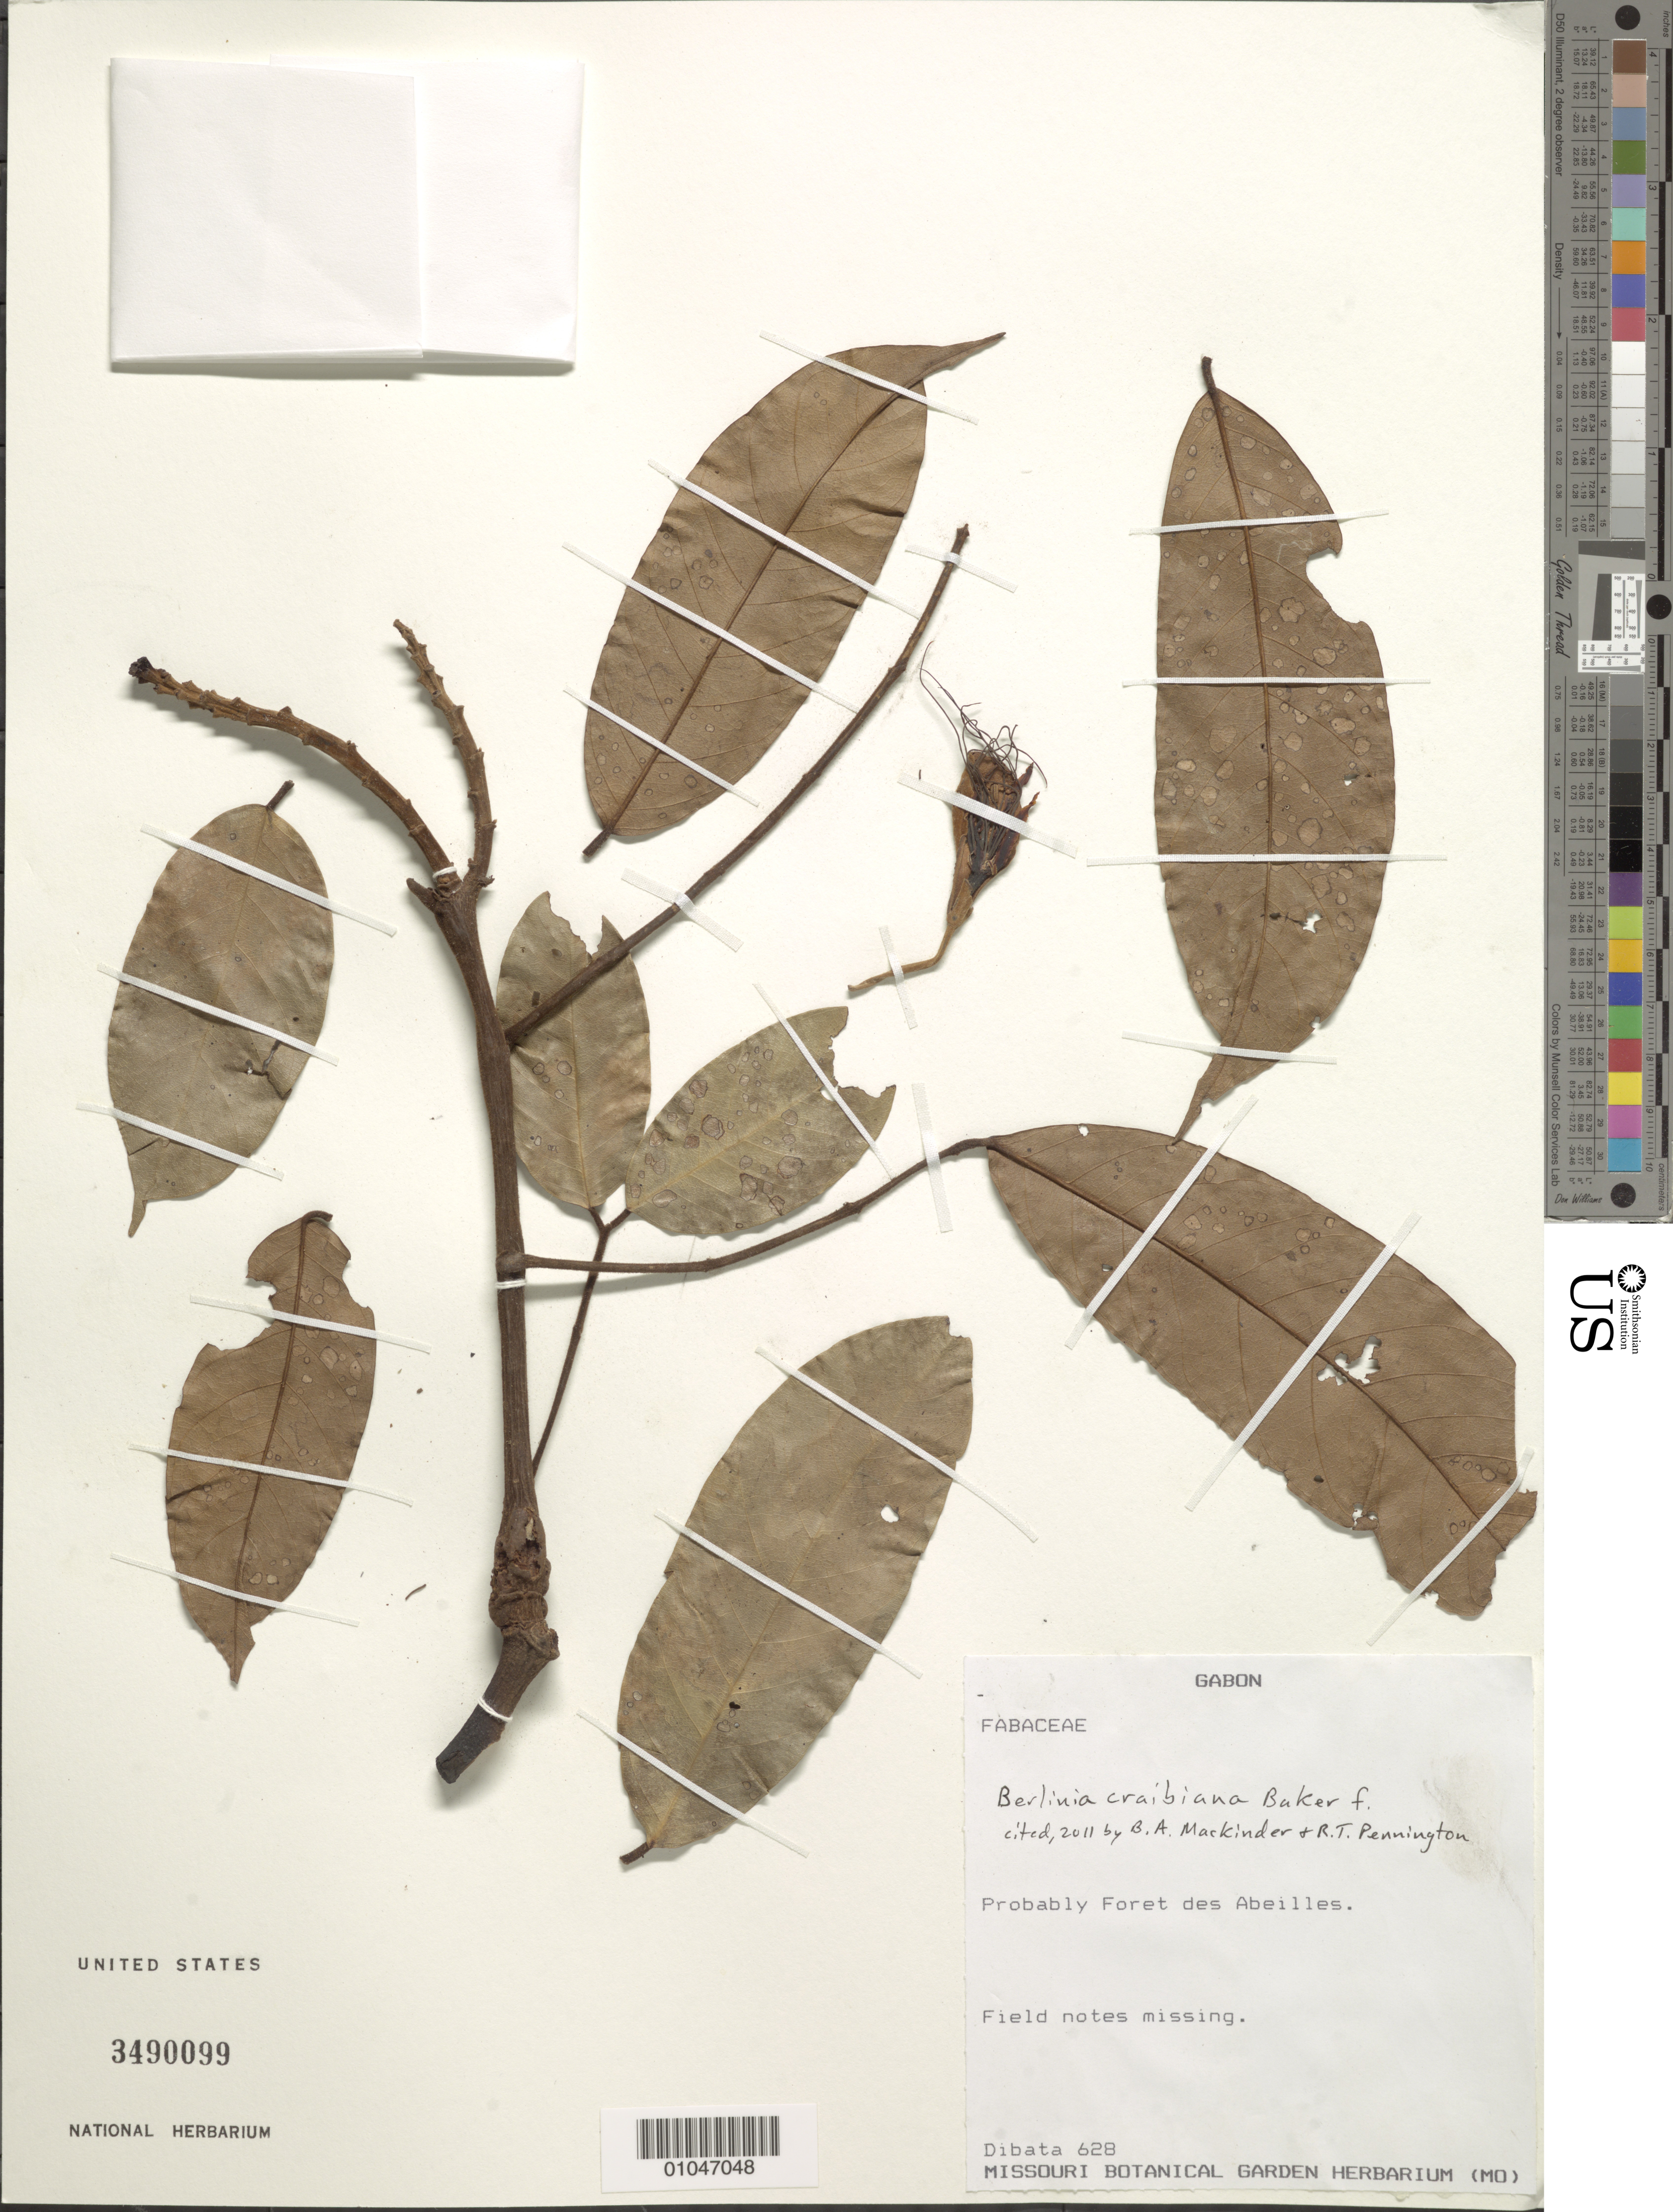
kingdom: Plantae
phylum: Tracheophyta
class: Magnoliopsida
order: Fabales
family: Fabaceae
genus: Berlinia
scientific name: Berlinia craibiana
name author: Baker f.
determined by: Smith, Stephen F., (US), NMNH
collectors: J. Dibata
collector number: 628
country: Gabon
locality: "Probably Foret des Abeilles"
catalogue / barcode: US 3490099